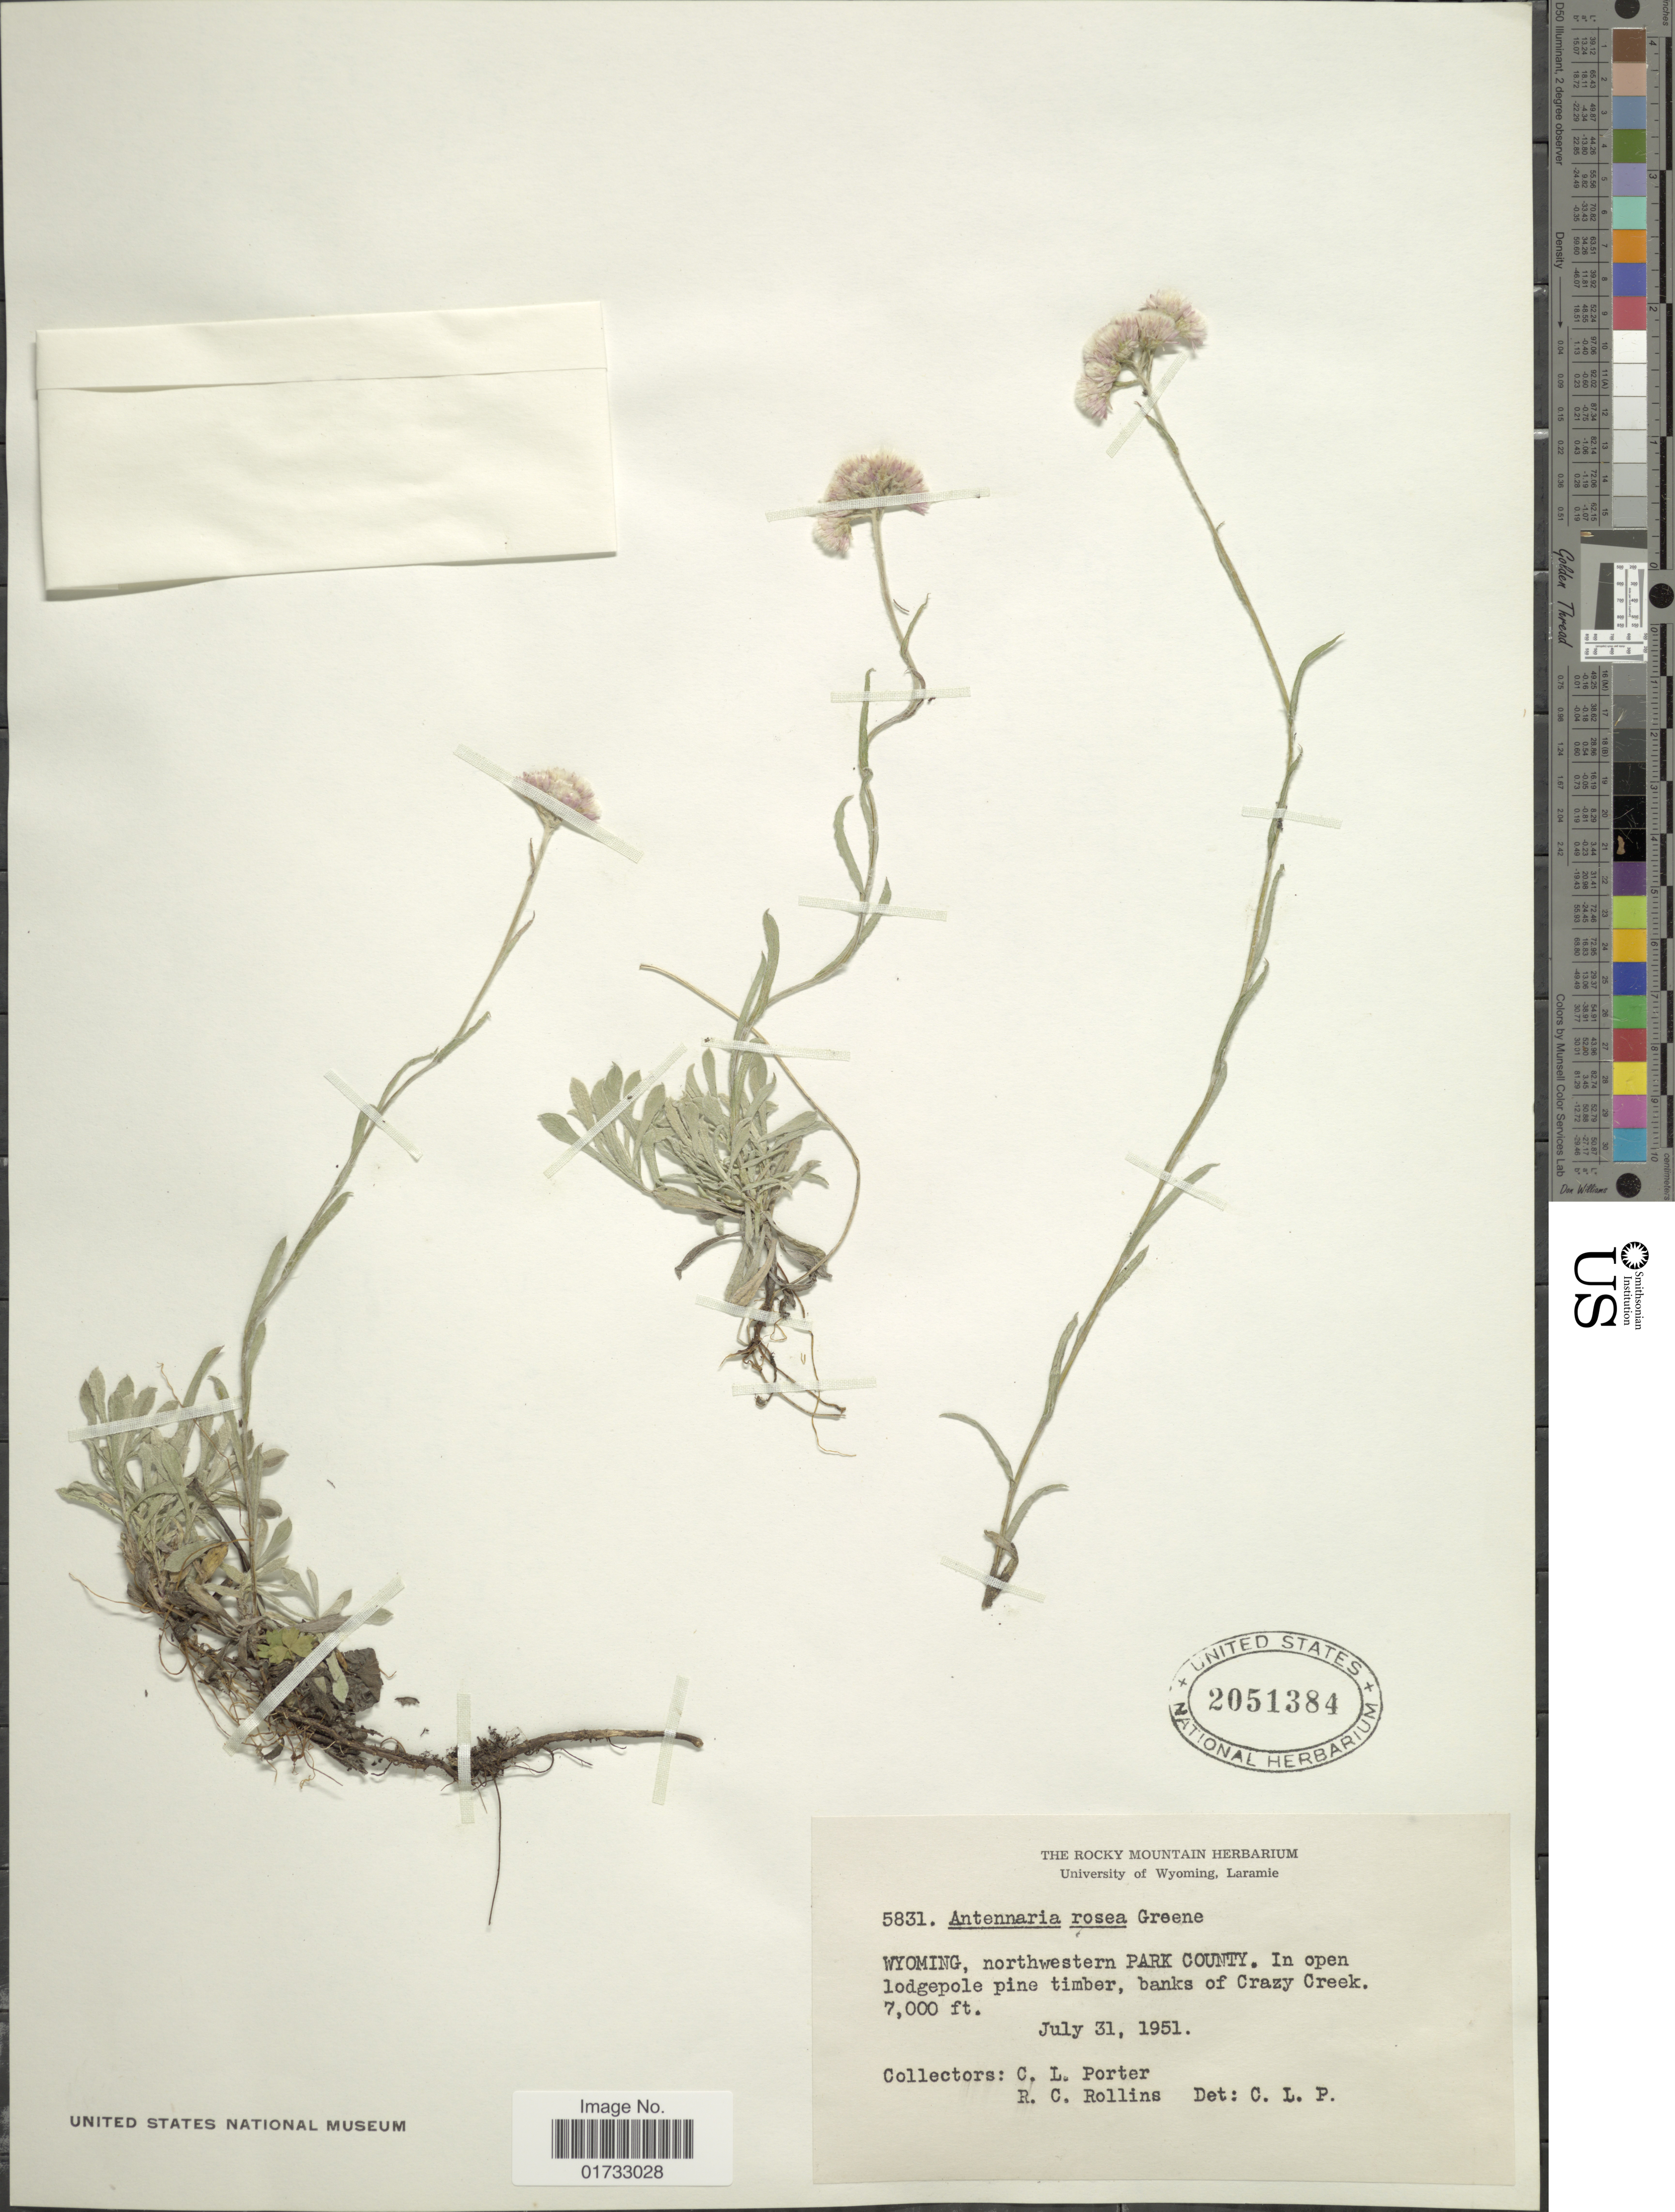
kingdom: Plantae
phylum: Tracheophyta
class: Magnoliopsida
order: Asterales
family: Asteraceae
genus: Antennaria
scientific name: Antennaria rosea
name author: Greene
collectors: C. L. Porter & R. C. Rollins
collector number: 5831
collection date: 1951-07-31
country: United States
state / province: Wyoming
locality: Northwestern Park County, in open lodgepole pine timber, banks of Crazy Creek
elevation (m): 2134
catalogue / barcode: US 2051384